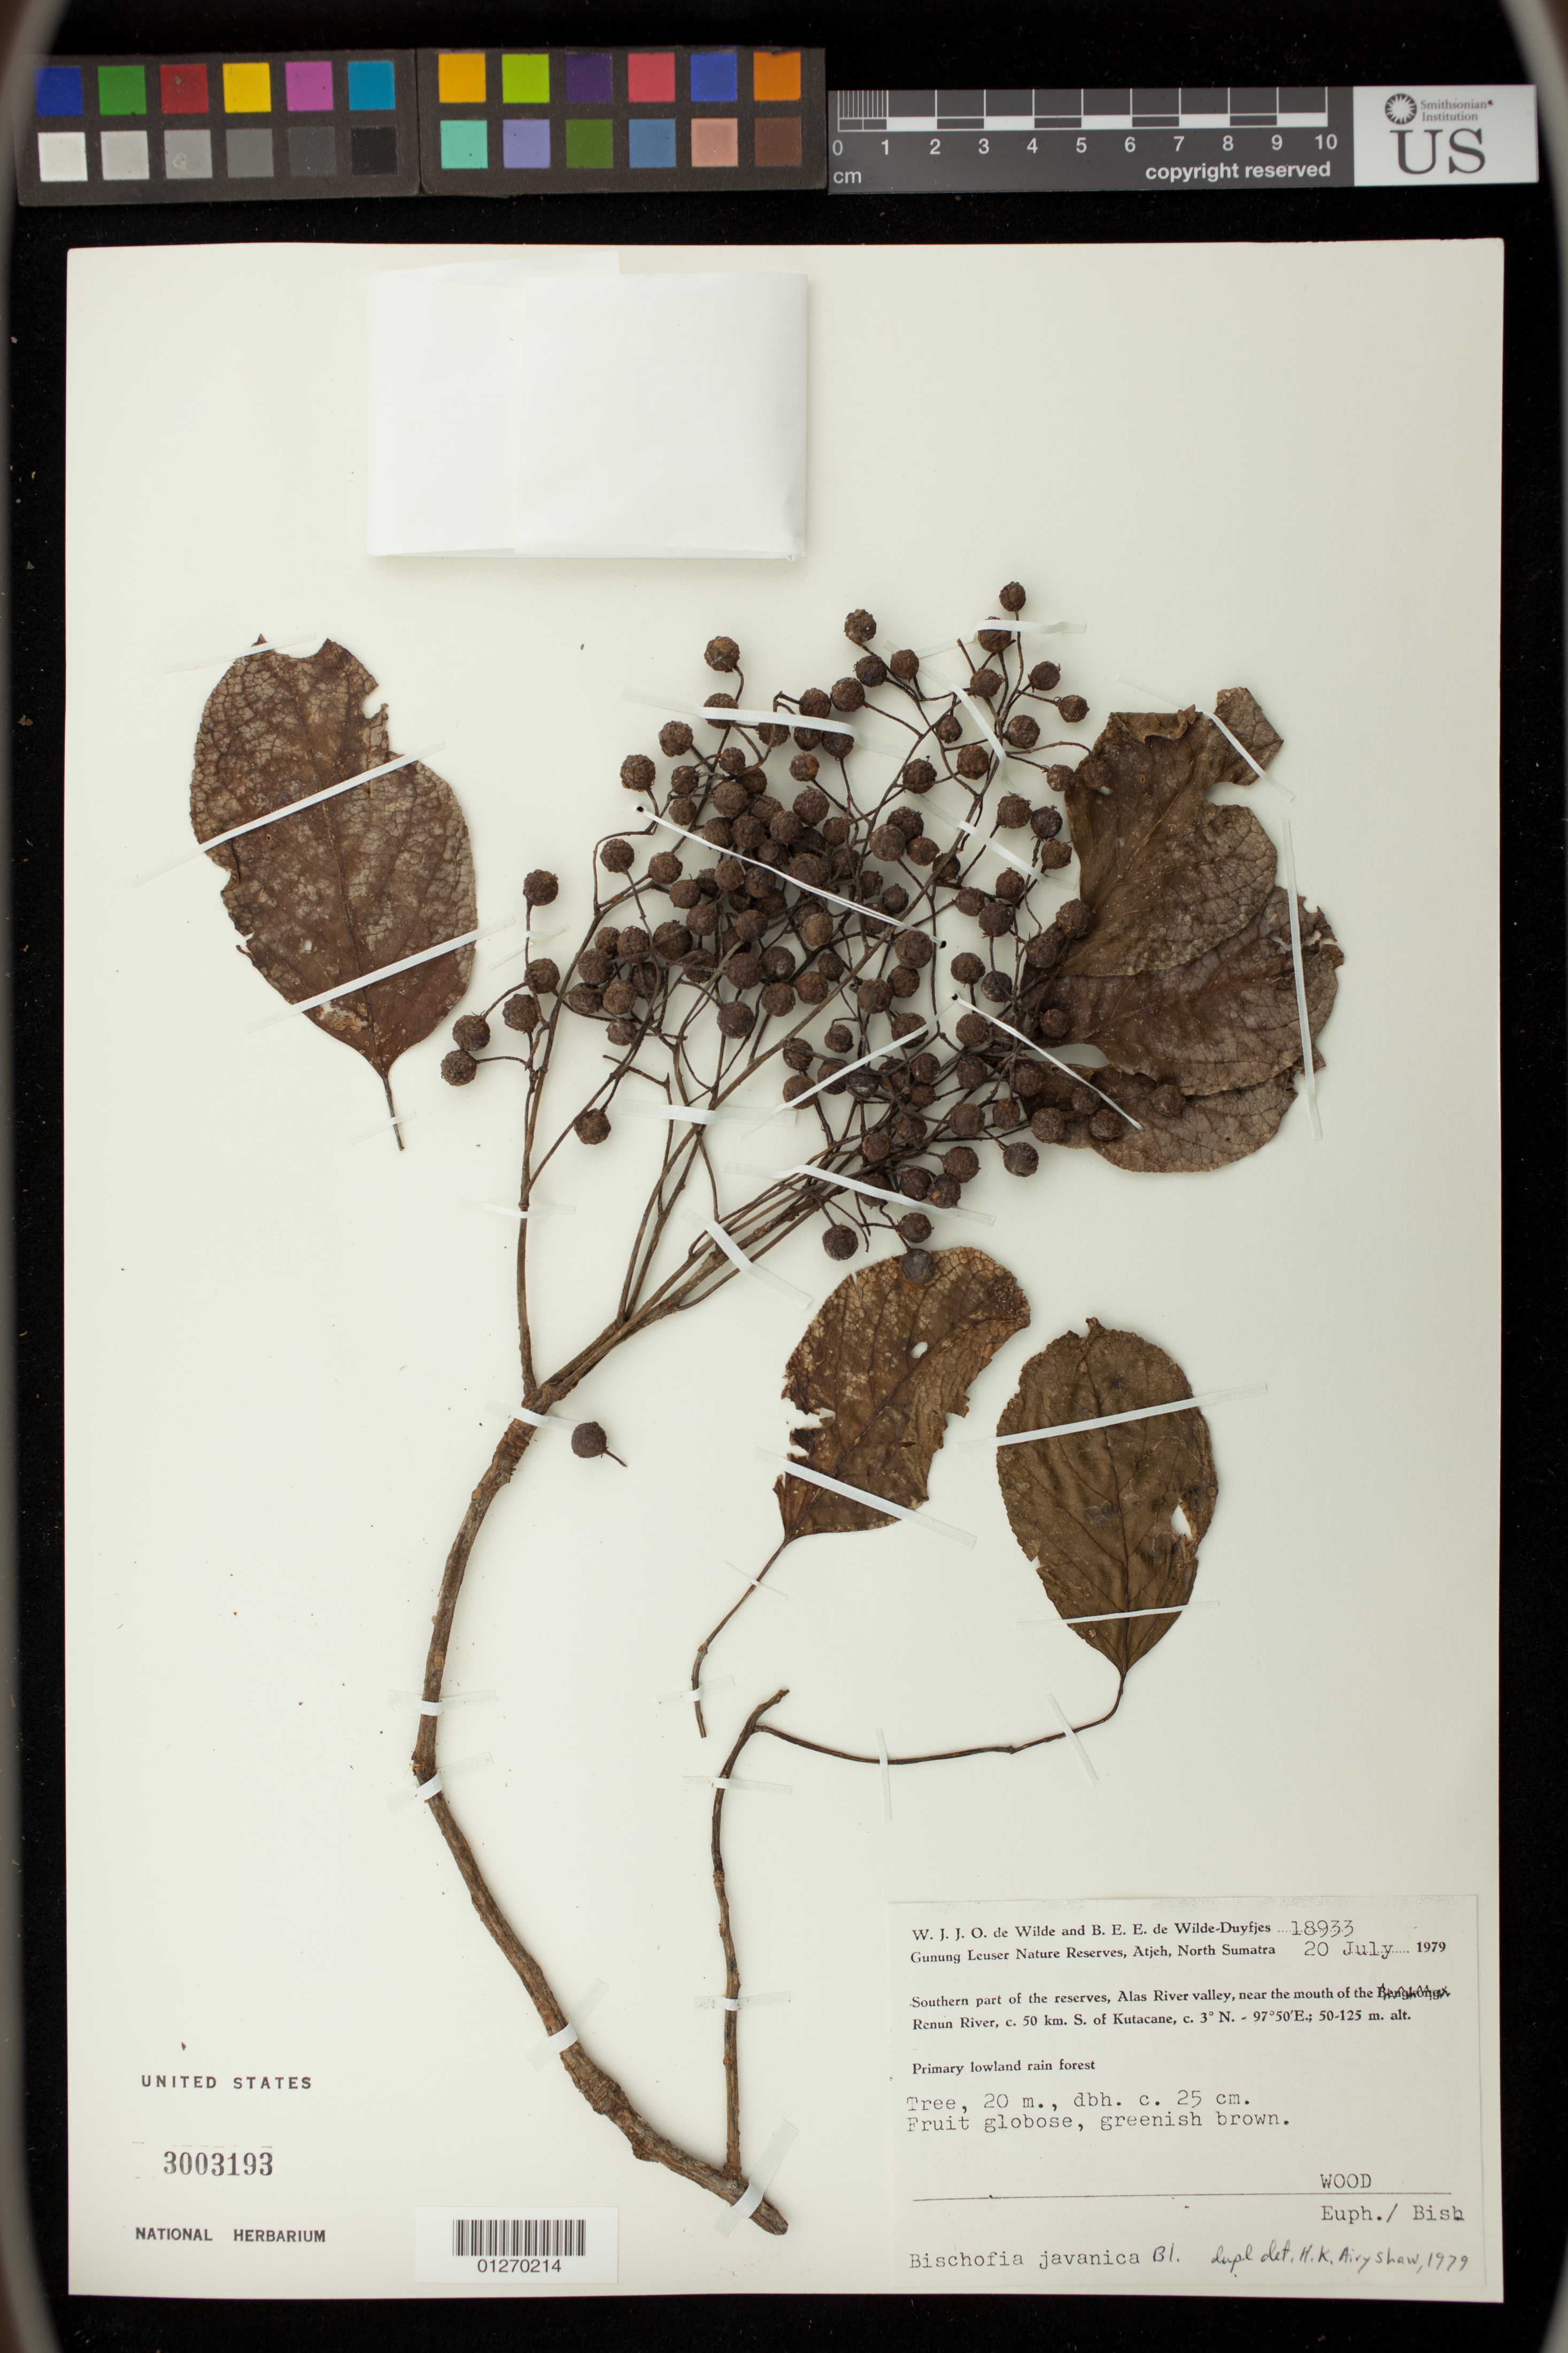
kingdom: Plantae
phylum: Tracheophyta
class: Magnoliopsida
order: Malpighiales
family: Phyllanthaceae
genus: Bischofia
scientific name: Bischofia javanica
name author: Blume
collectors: W. J. de Wilde & B. E. de Wilde-Duyfjes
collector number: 18933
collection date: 1979-07-20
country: Indonesia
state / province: Sumatra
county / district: Aceh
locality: Gunung Leuser Nature Reserves, Atjeh, North Sumatra.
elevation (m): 50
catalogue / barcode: US 3003193